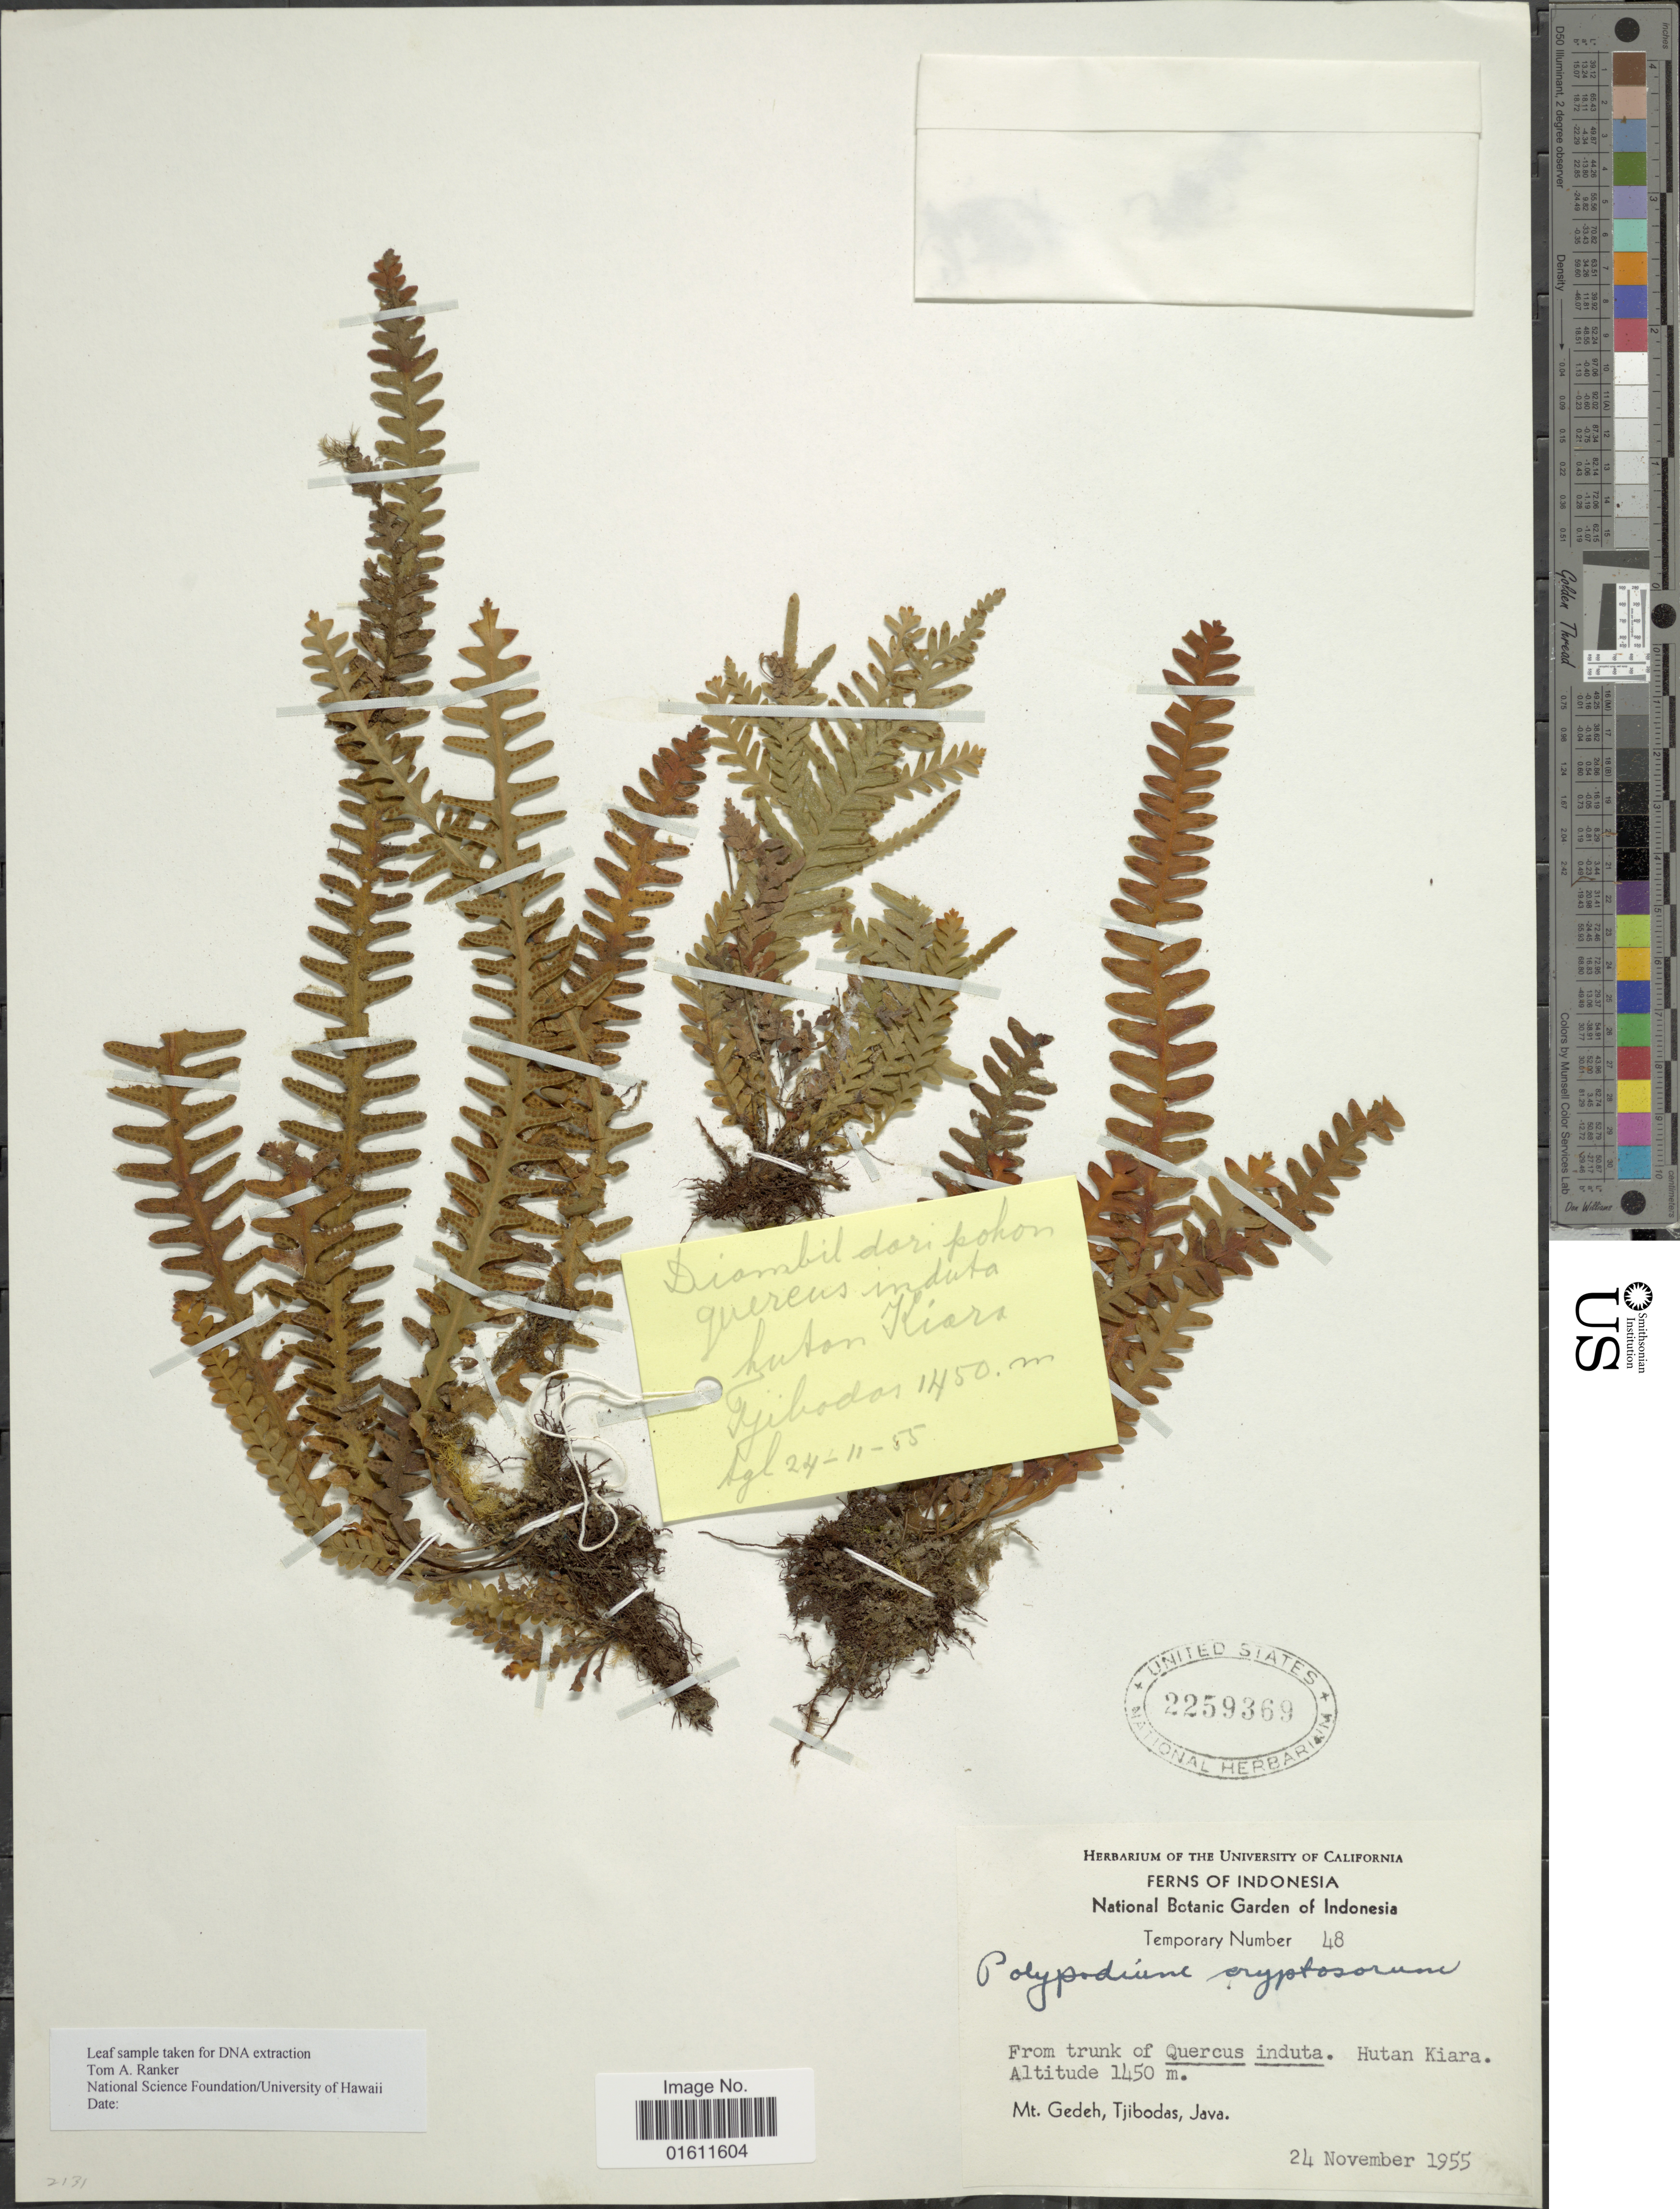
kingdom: Plantae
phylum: Tracheophyta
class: Polypodiopsida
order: Polypodiales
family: Polypodiaceae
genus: Prosaptia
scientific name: Prosaptia javanica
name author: (Copel.) Parris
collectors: ex herb. Univ. of California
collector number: Temporary Number 48*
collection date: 1955-11-24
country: Indonesia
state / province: Java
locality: Hutan Kiara, Mt.Gedeh, Tjibodas.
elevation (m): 1450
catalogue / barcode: US 2259369